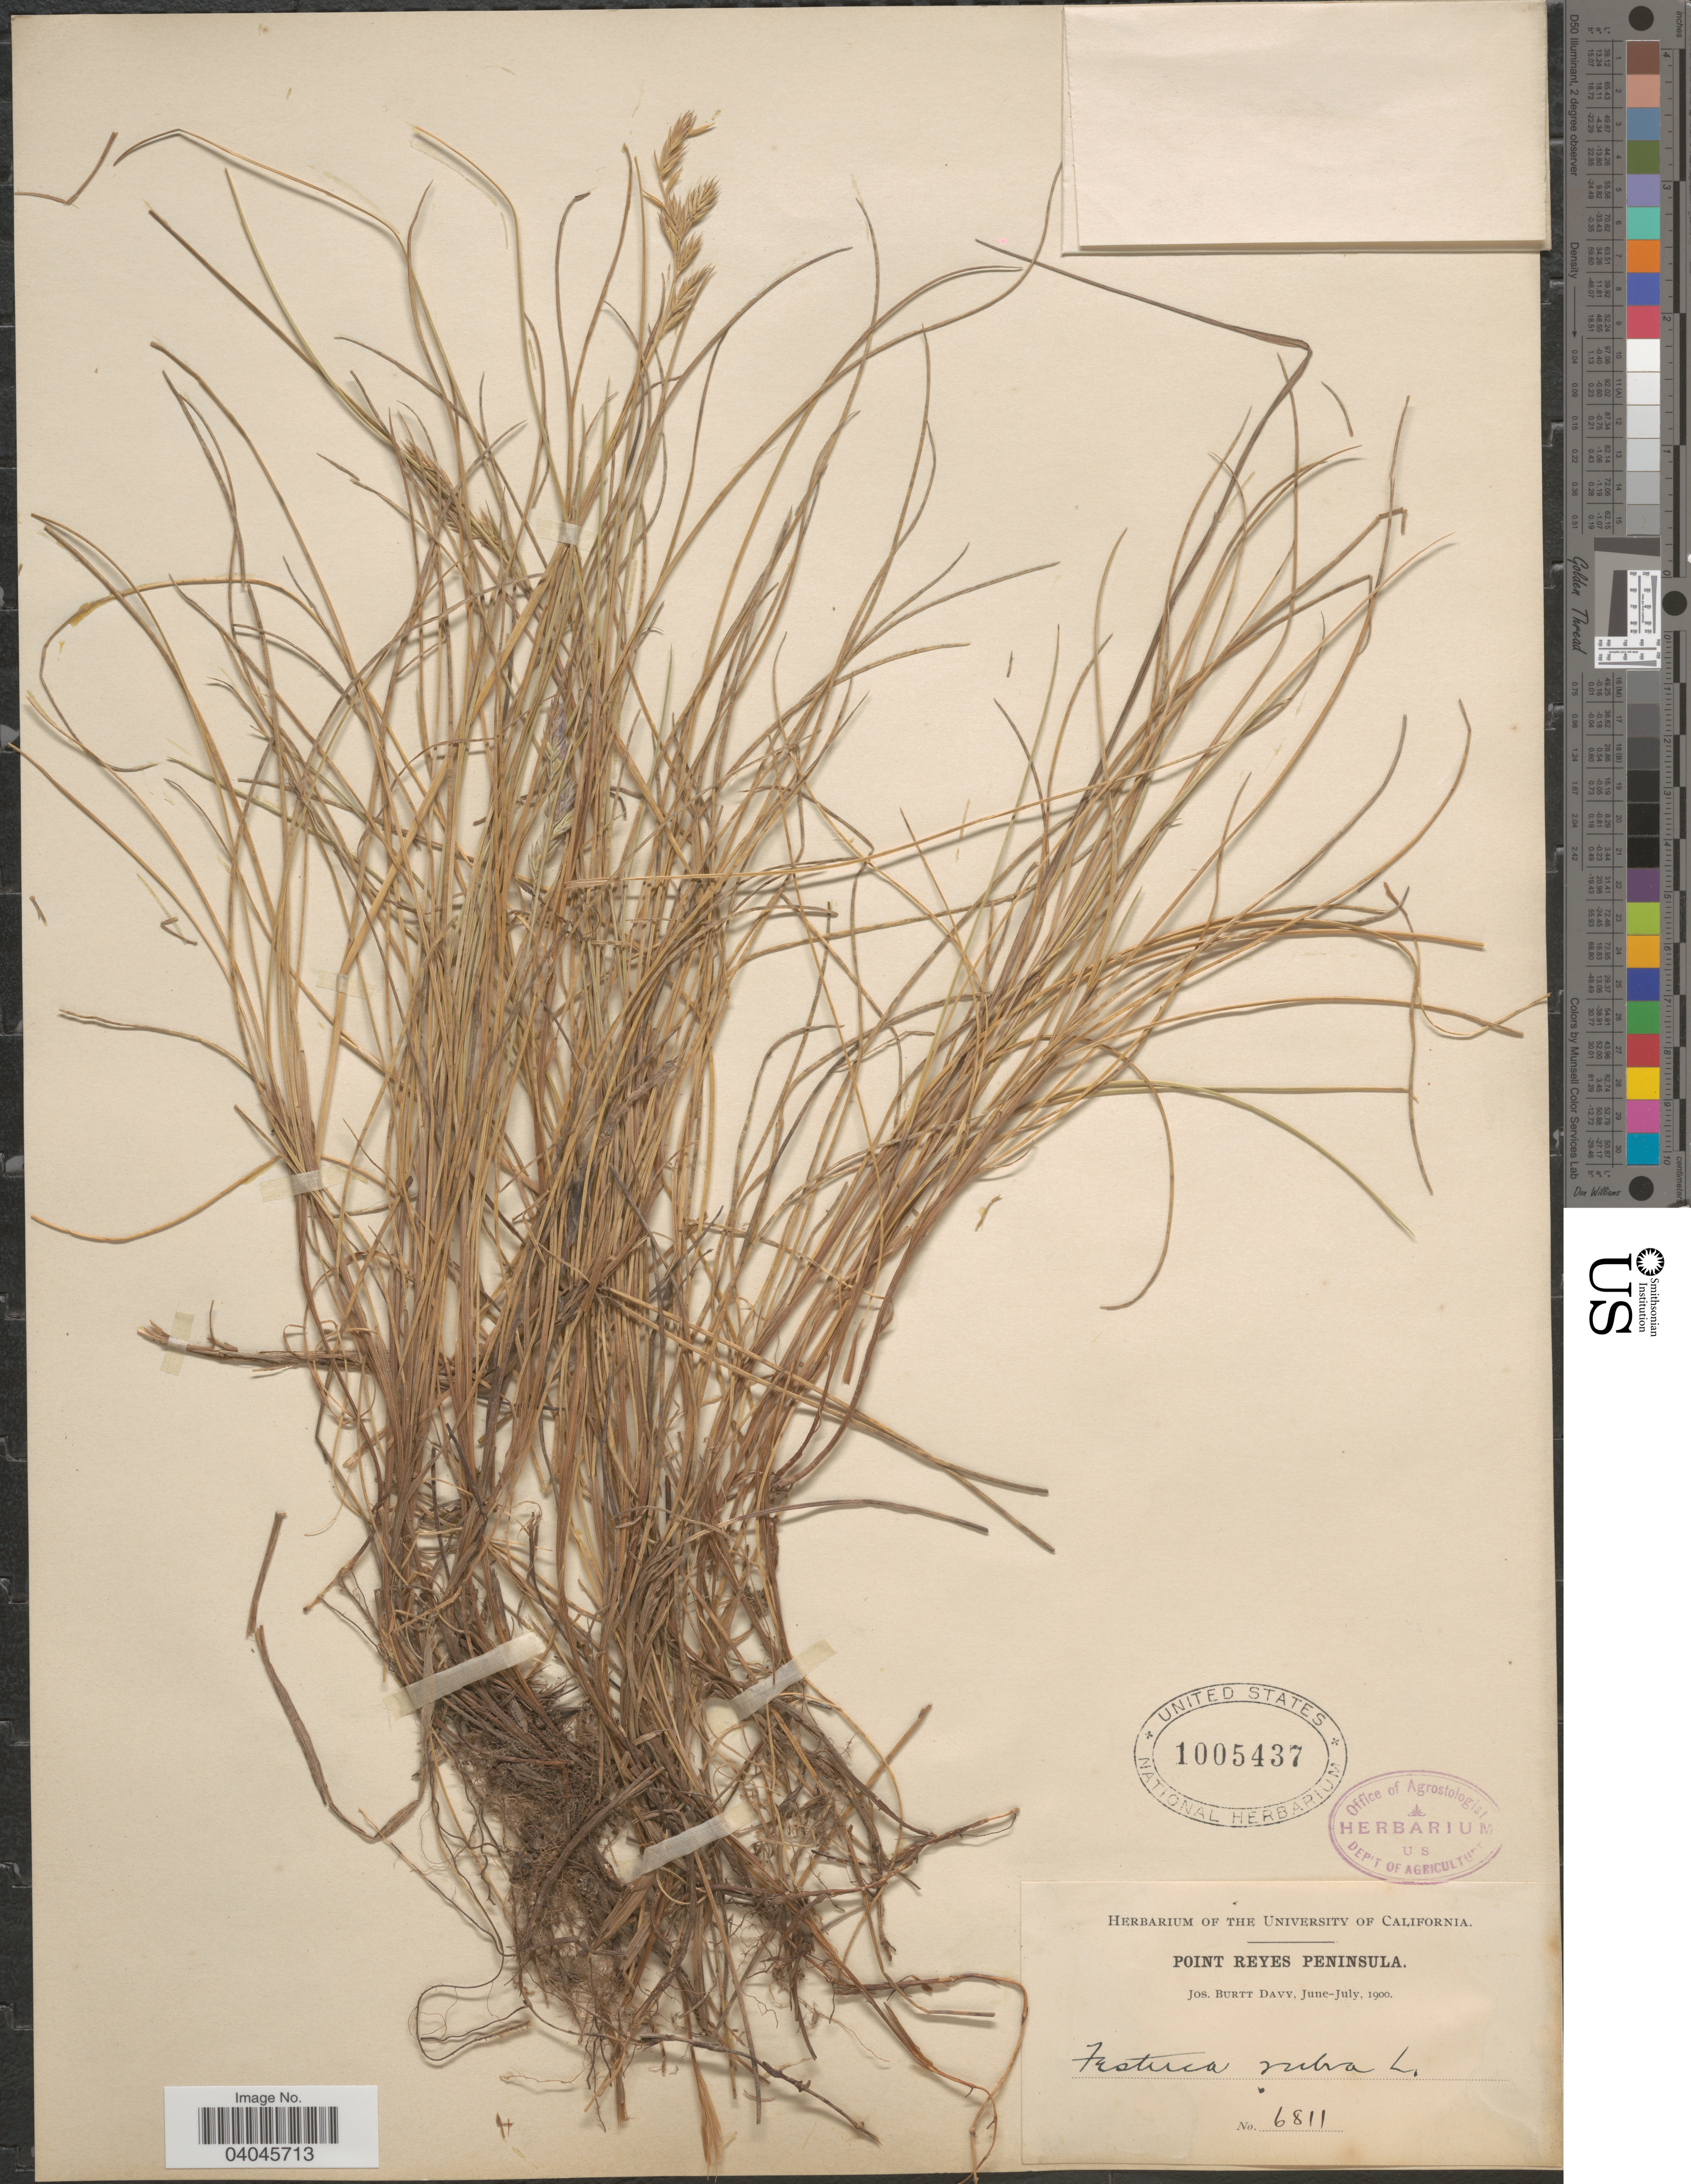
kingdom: Plantae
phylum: Tracheophyta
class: Liliopsida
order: Poales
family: Poaceae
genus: Festuca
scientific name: Festuca rubra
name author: L.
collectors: J. Burtt Davy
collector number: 6811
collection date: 1900-06/1900-07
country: United States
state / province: California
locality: Point Reyes Peninsula.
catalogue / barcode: US 1005437